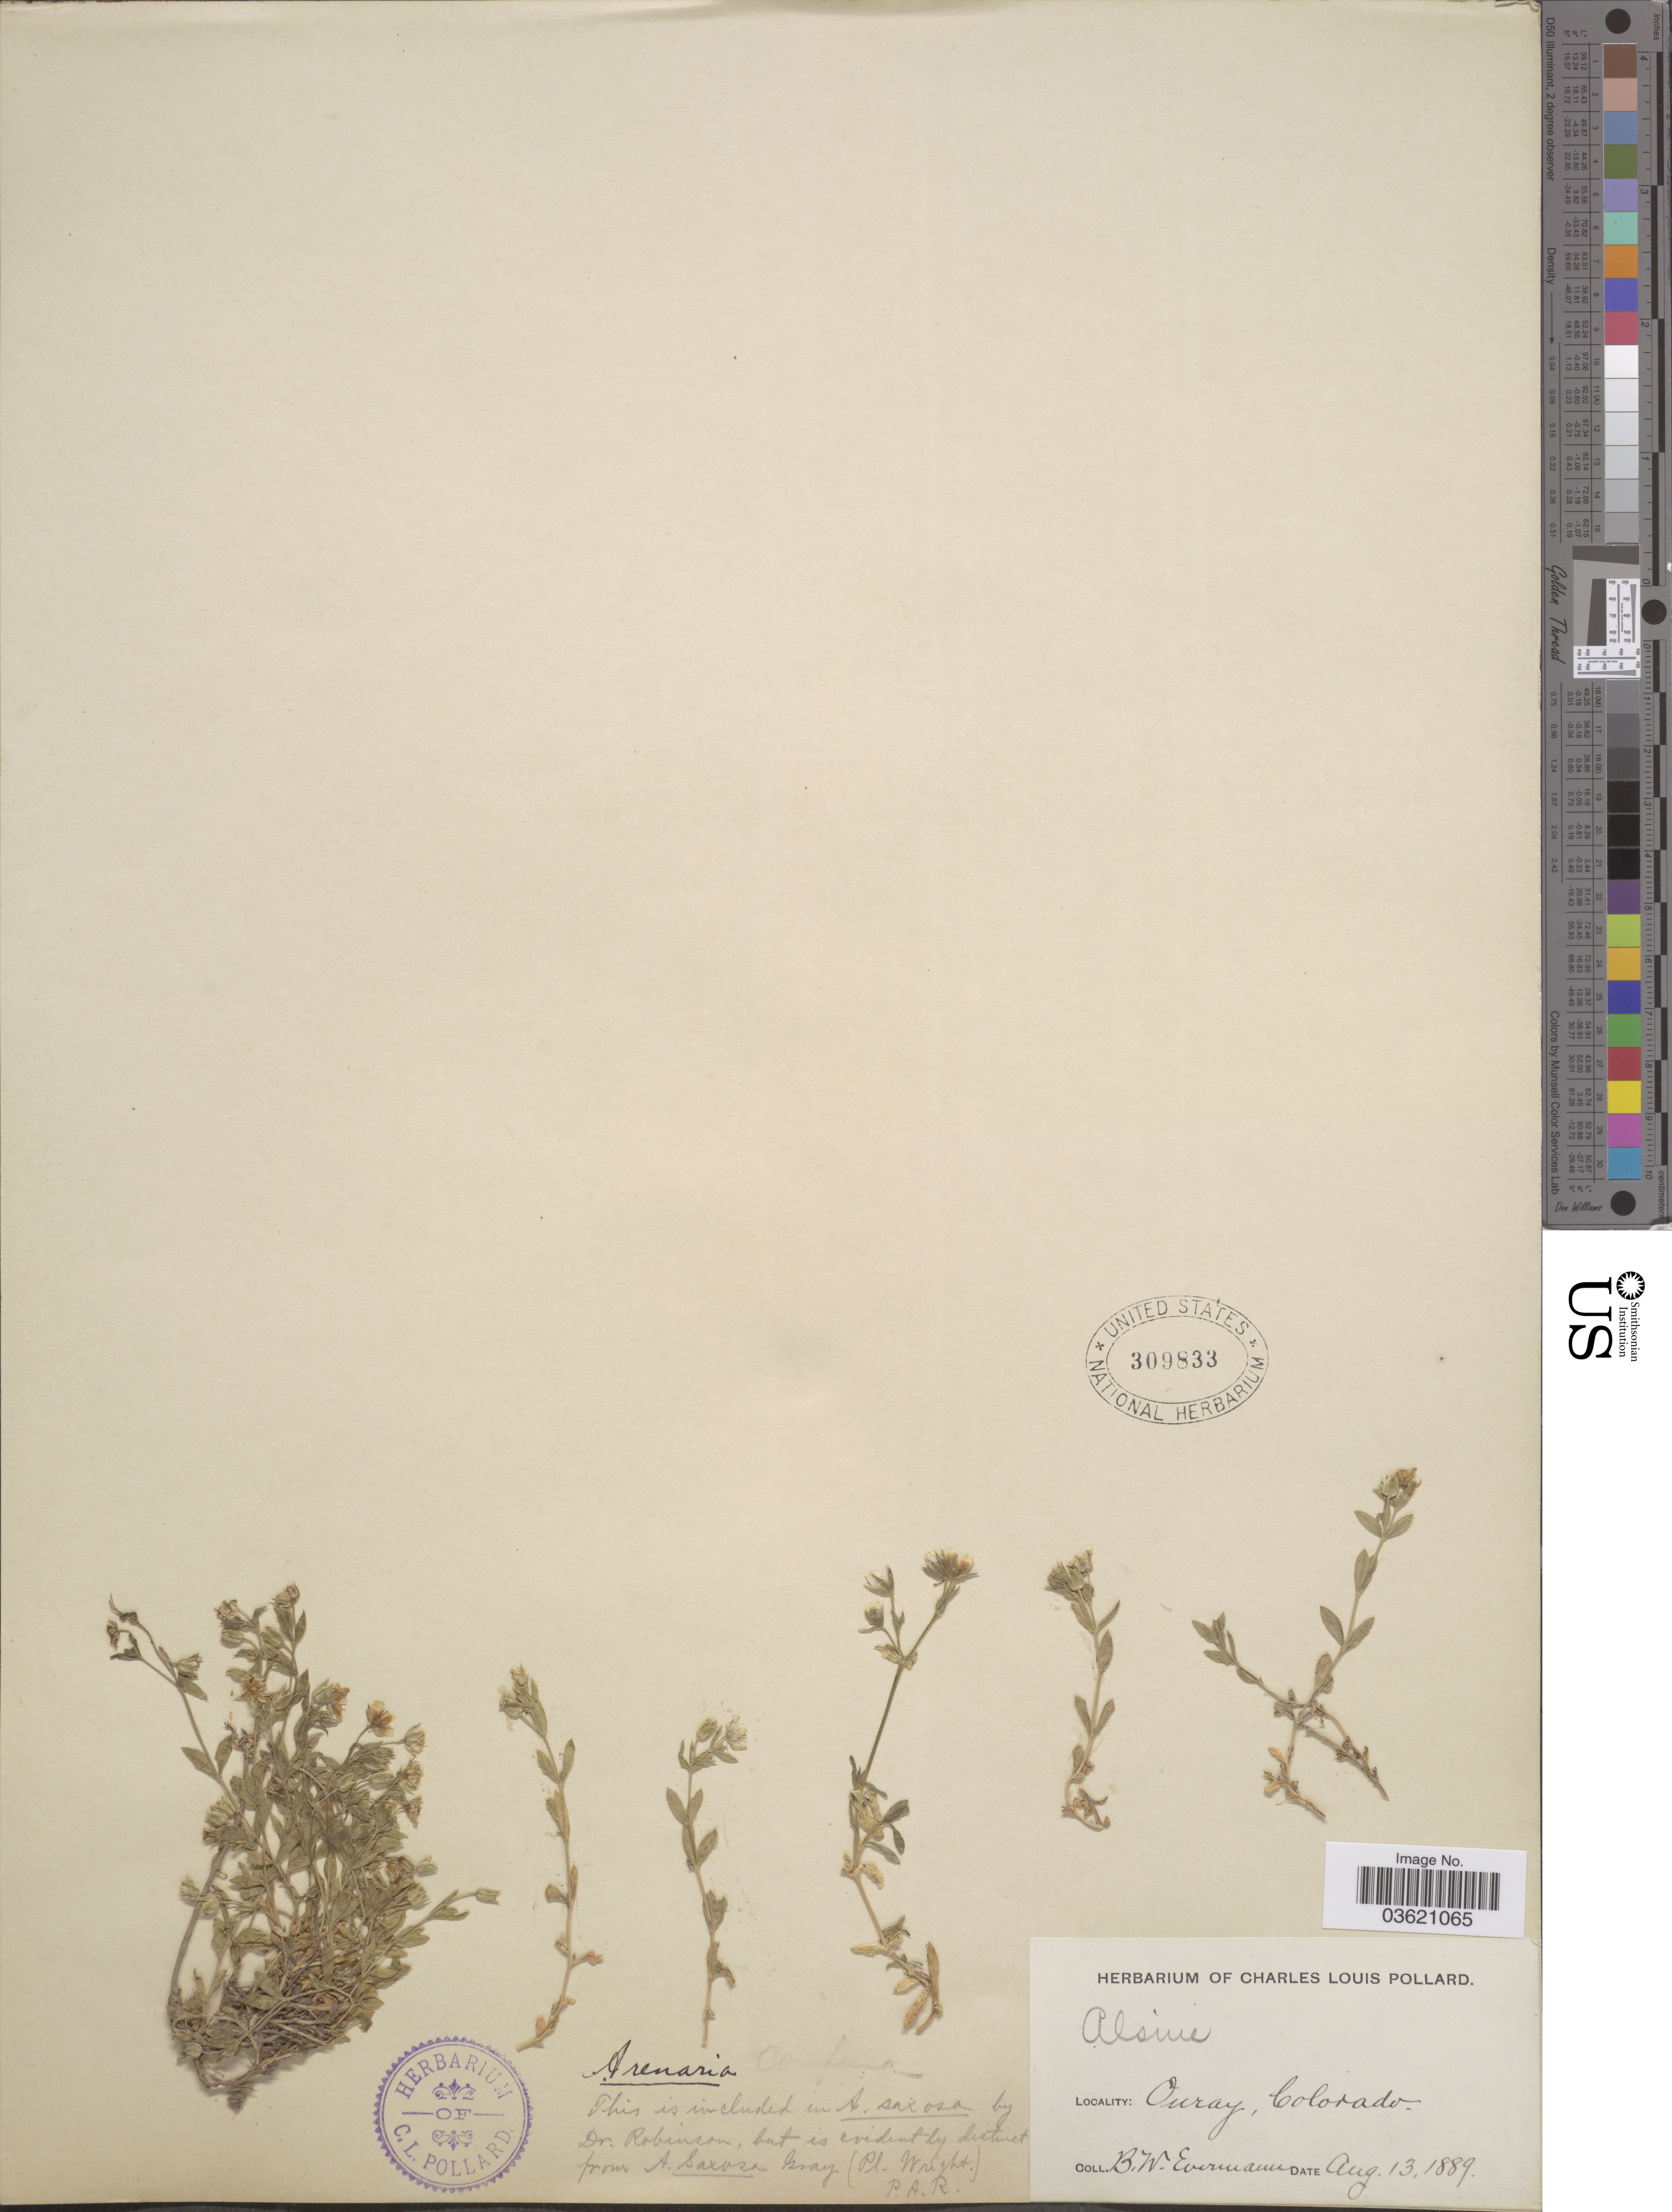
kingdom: Plantae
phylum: Tracheophyta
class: Magnoliopsida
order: Caryophyllales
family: Caryophyllaceae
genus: Arenaria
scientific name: Arenaria polycaulos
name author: Rydb.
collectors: B. W. Evermann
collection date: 1889-08-13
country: United States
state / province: Colorado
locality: Ouray.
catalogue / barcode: US 309833